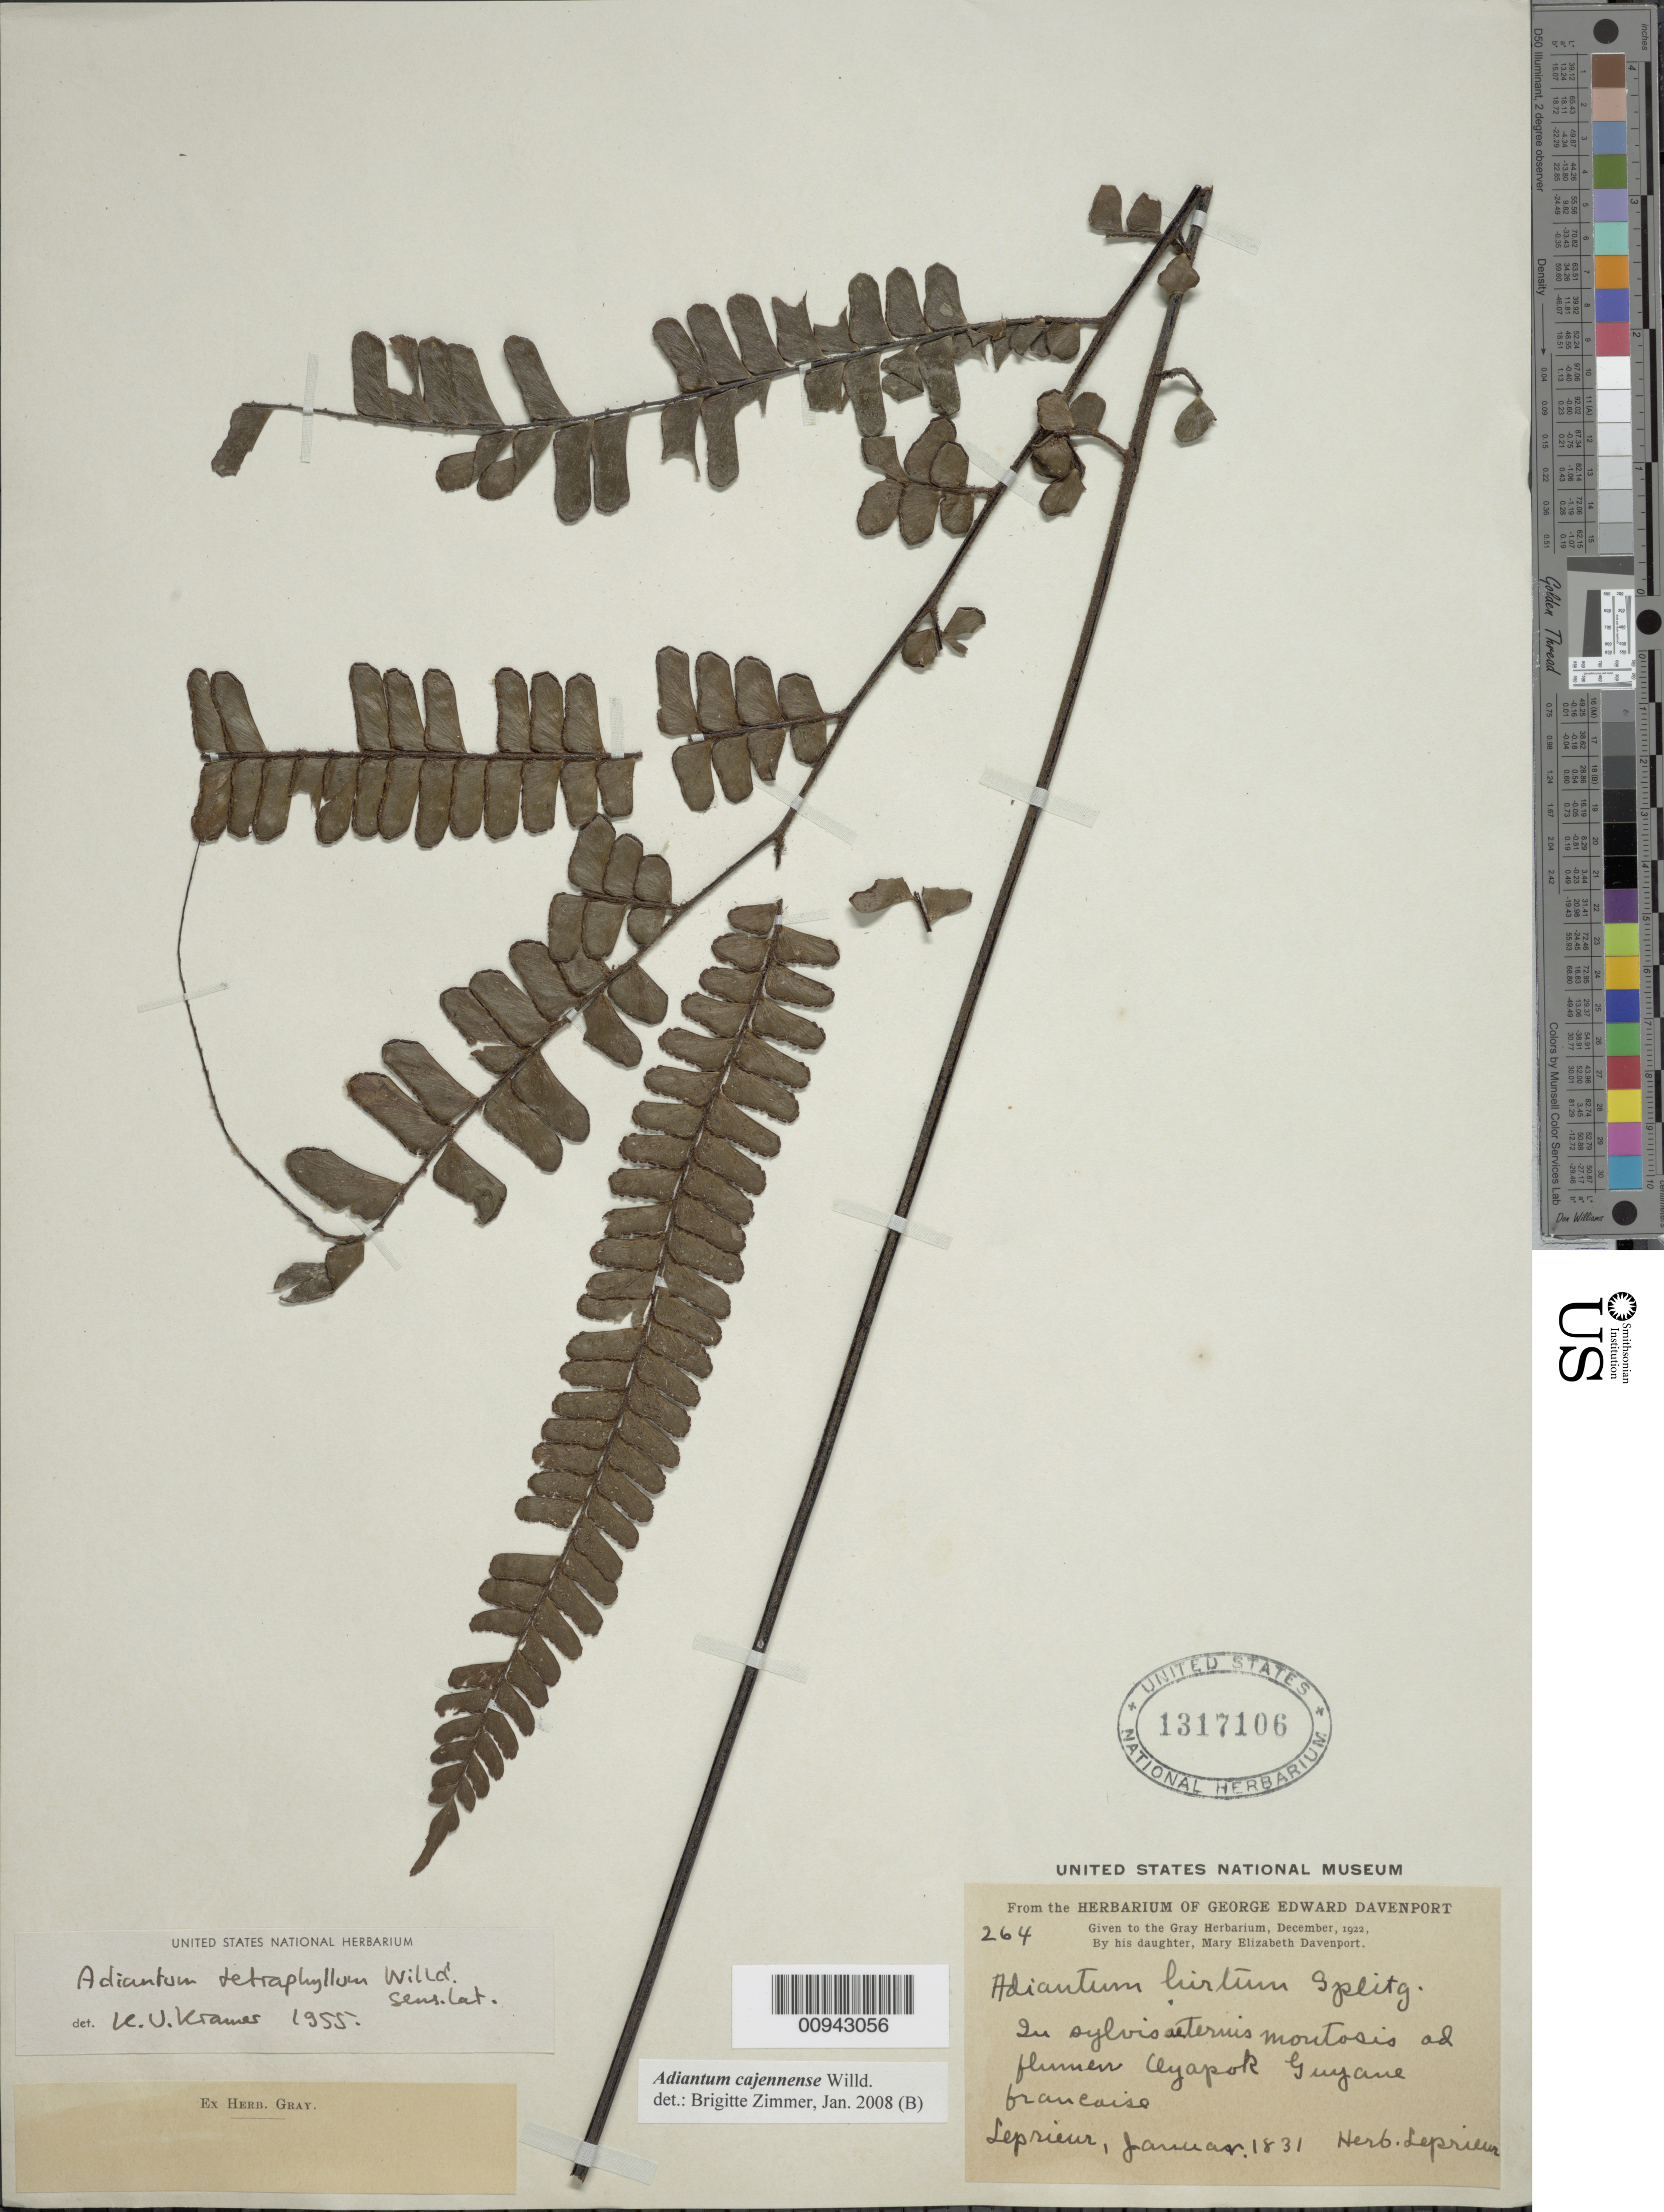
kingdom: Plantae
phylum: Tracheophyta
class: Polypodiopsida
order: Polypodiales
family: Pteridaceae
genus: Adiantum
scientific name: Adiantum cajennense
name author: Willd. ex Klotzsch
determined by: Zimmer, B.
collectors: F. M. R. Leprieur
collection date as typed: January 1831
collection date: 1831-01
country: French Guiana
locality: Ad flumen Oyapok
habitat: Sylvis aeternis montosis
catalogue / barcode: US 1317106